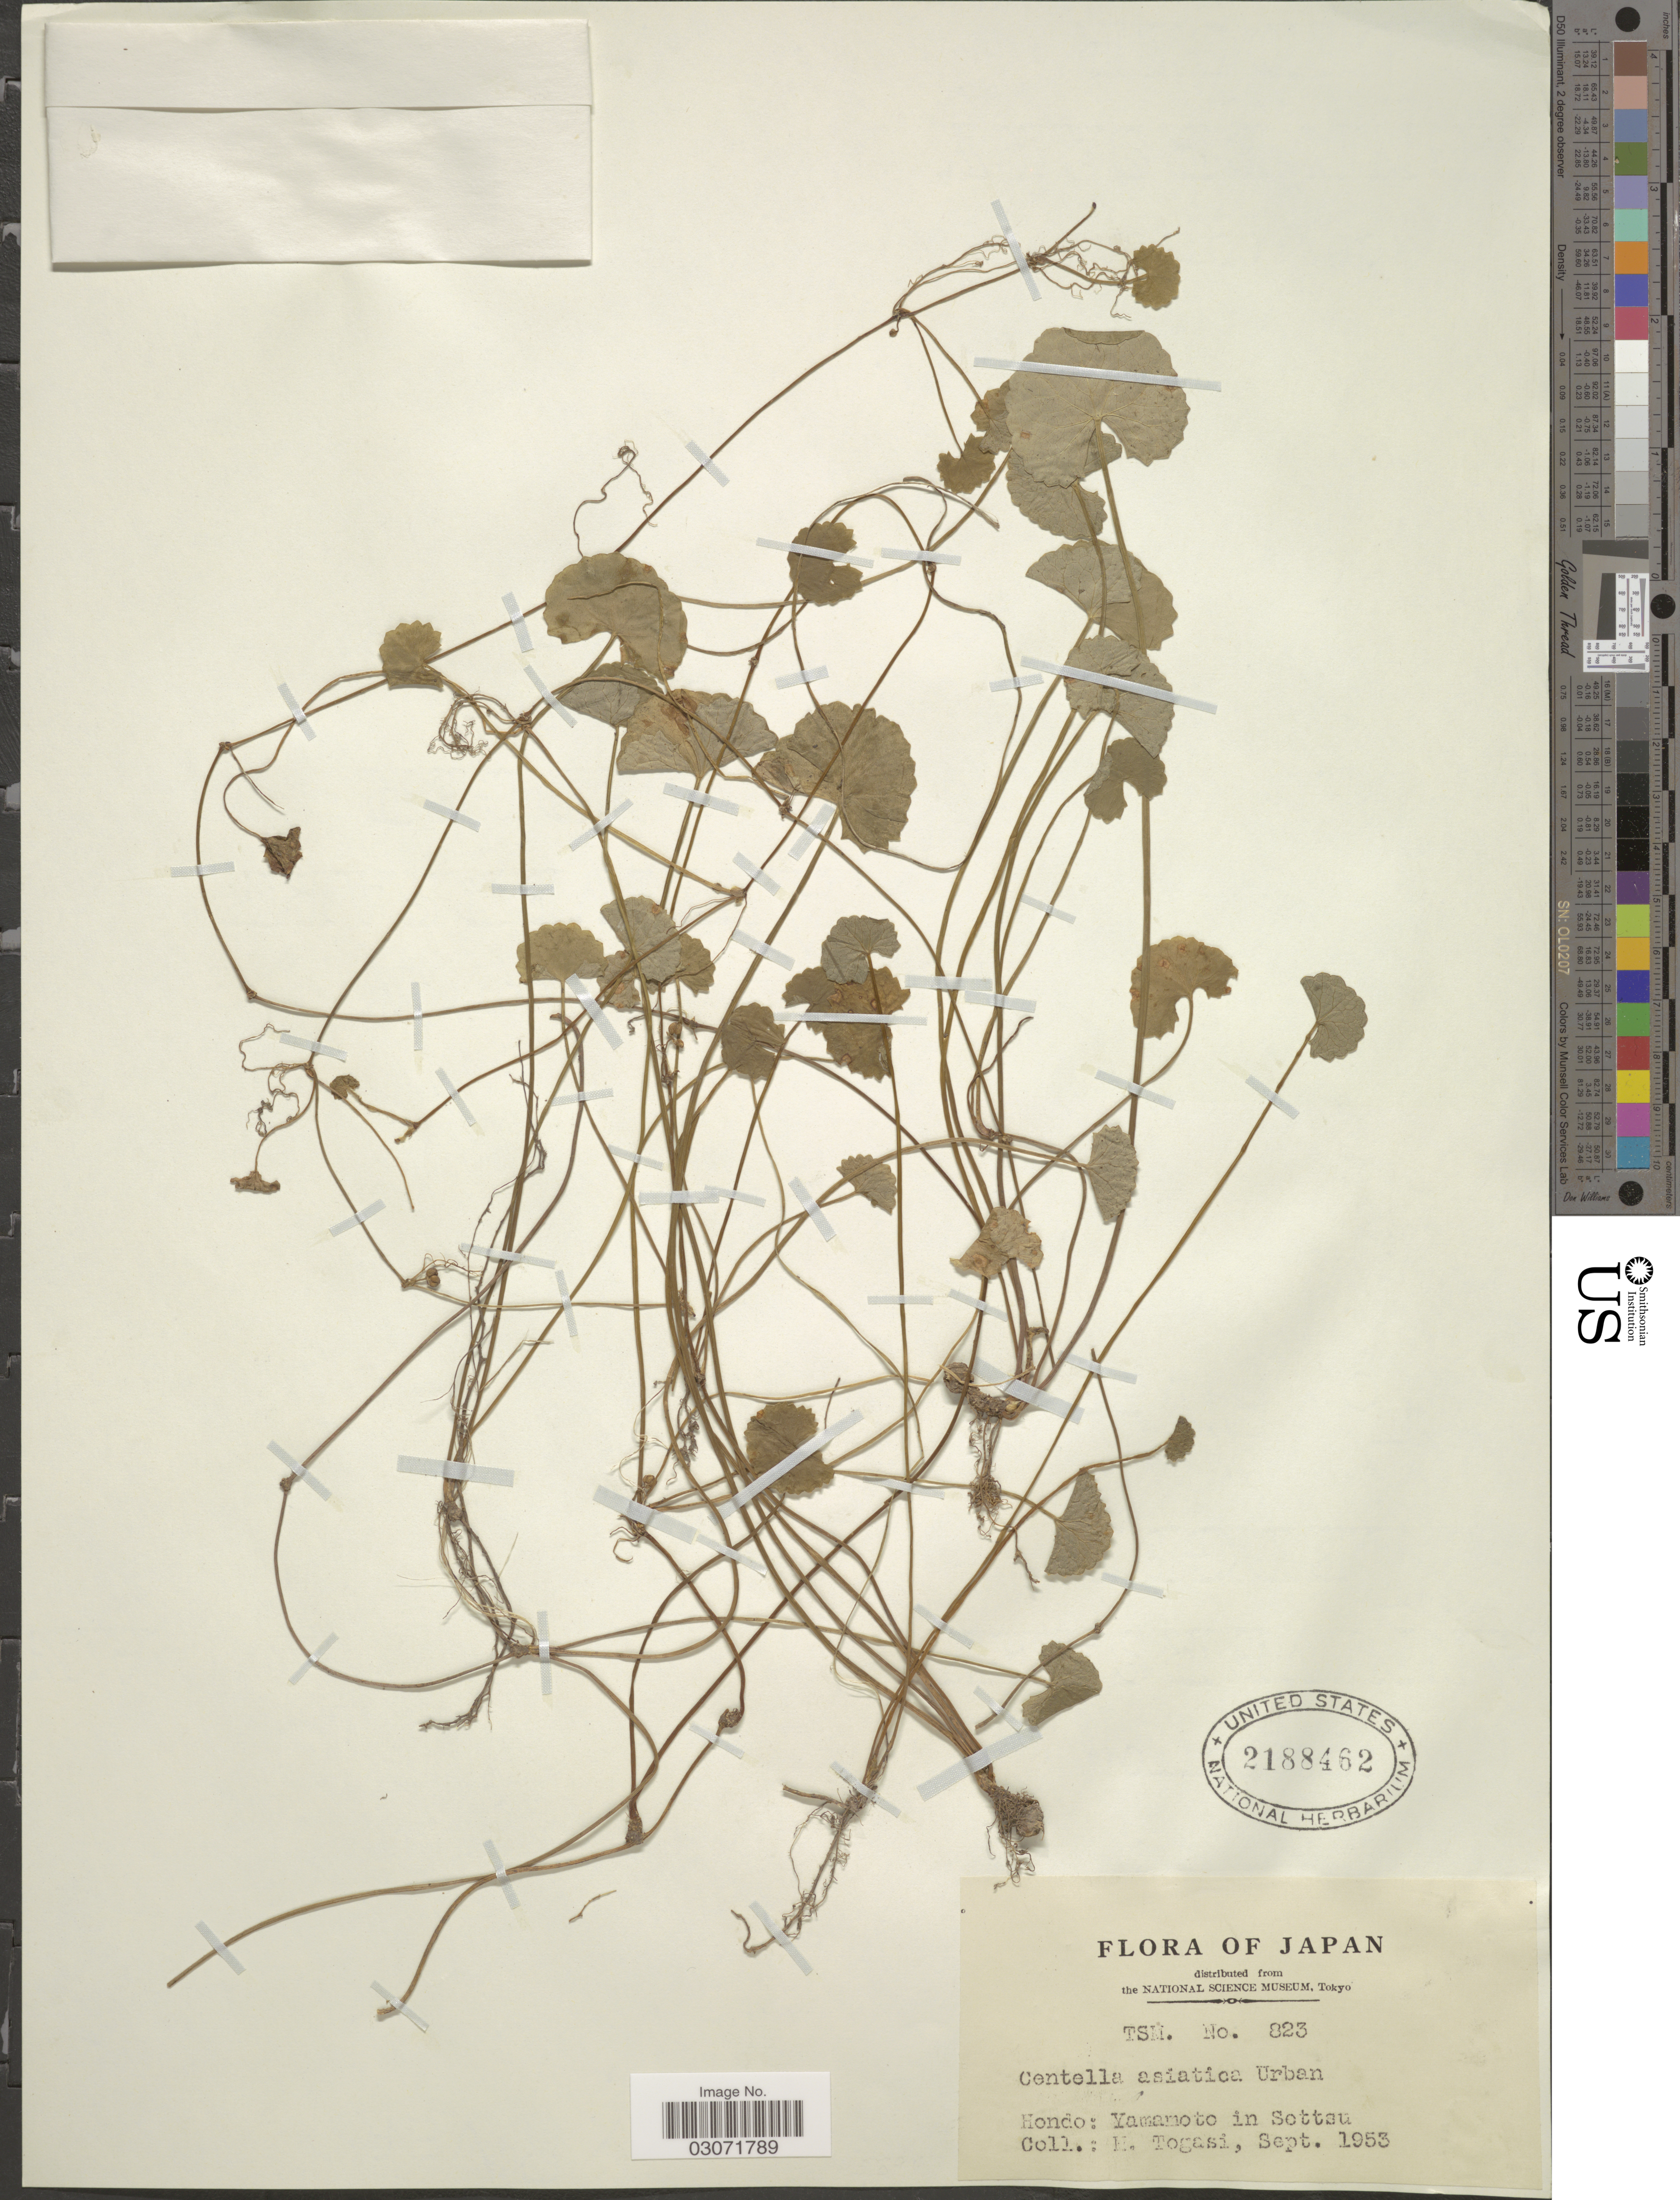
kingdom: Plantae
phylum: Tracheophyta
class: Magnoliopsida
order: Apiales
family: Apiaceae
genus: Centella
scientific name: Centella asiatica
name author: (L.) Urb.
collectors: M. Togasi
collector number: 823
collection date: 1953-09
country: Japan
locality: Hondo: Yamamoto in Settsu.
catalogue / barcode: US 2188462